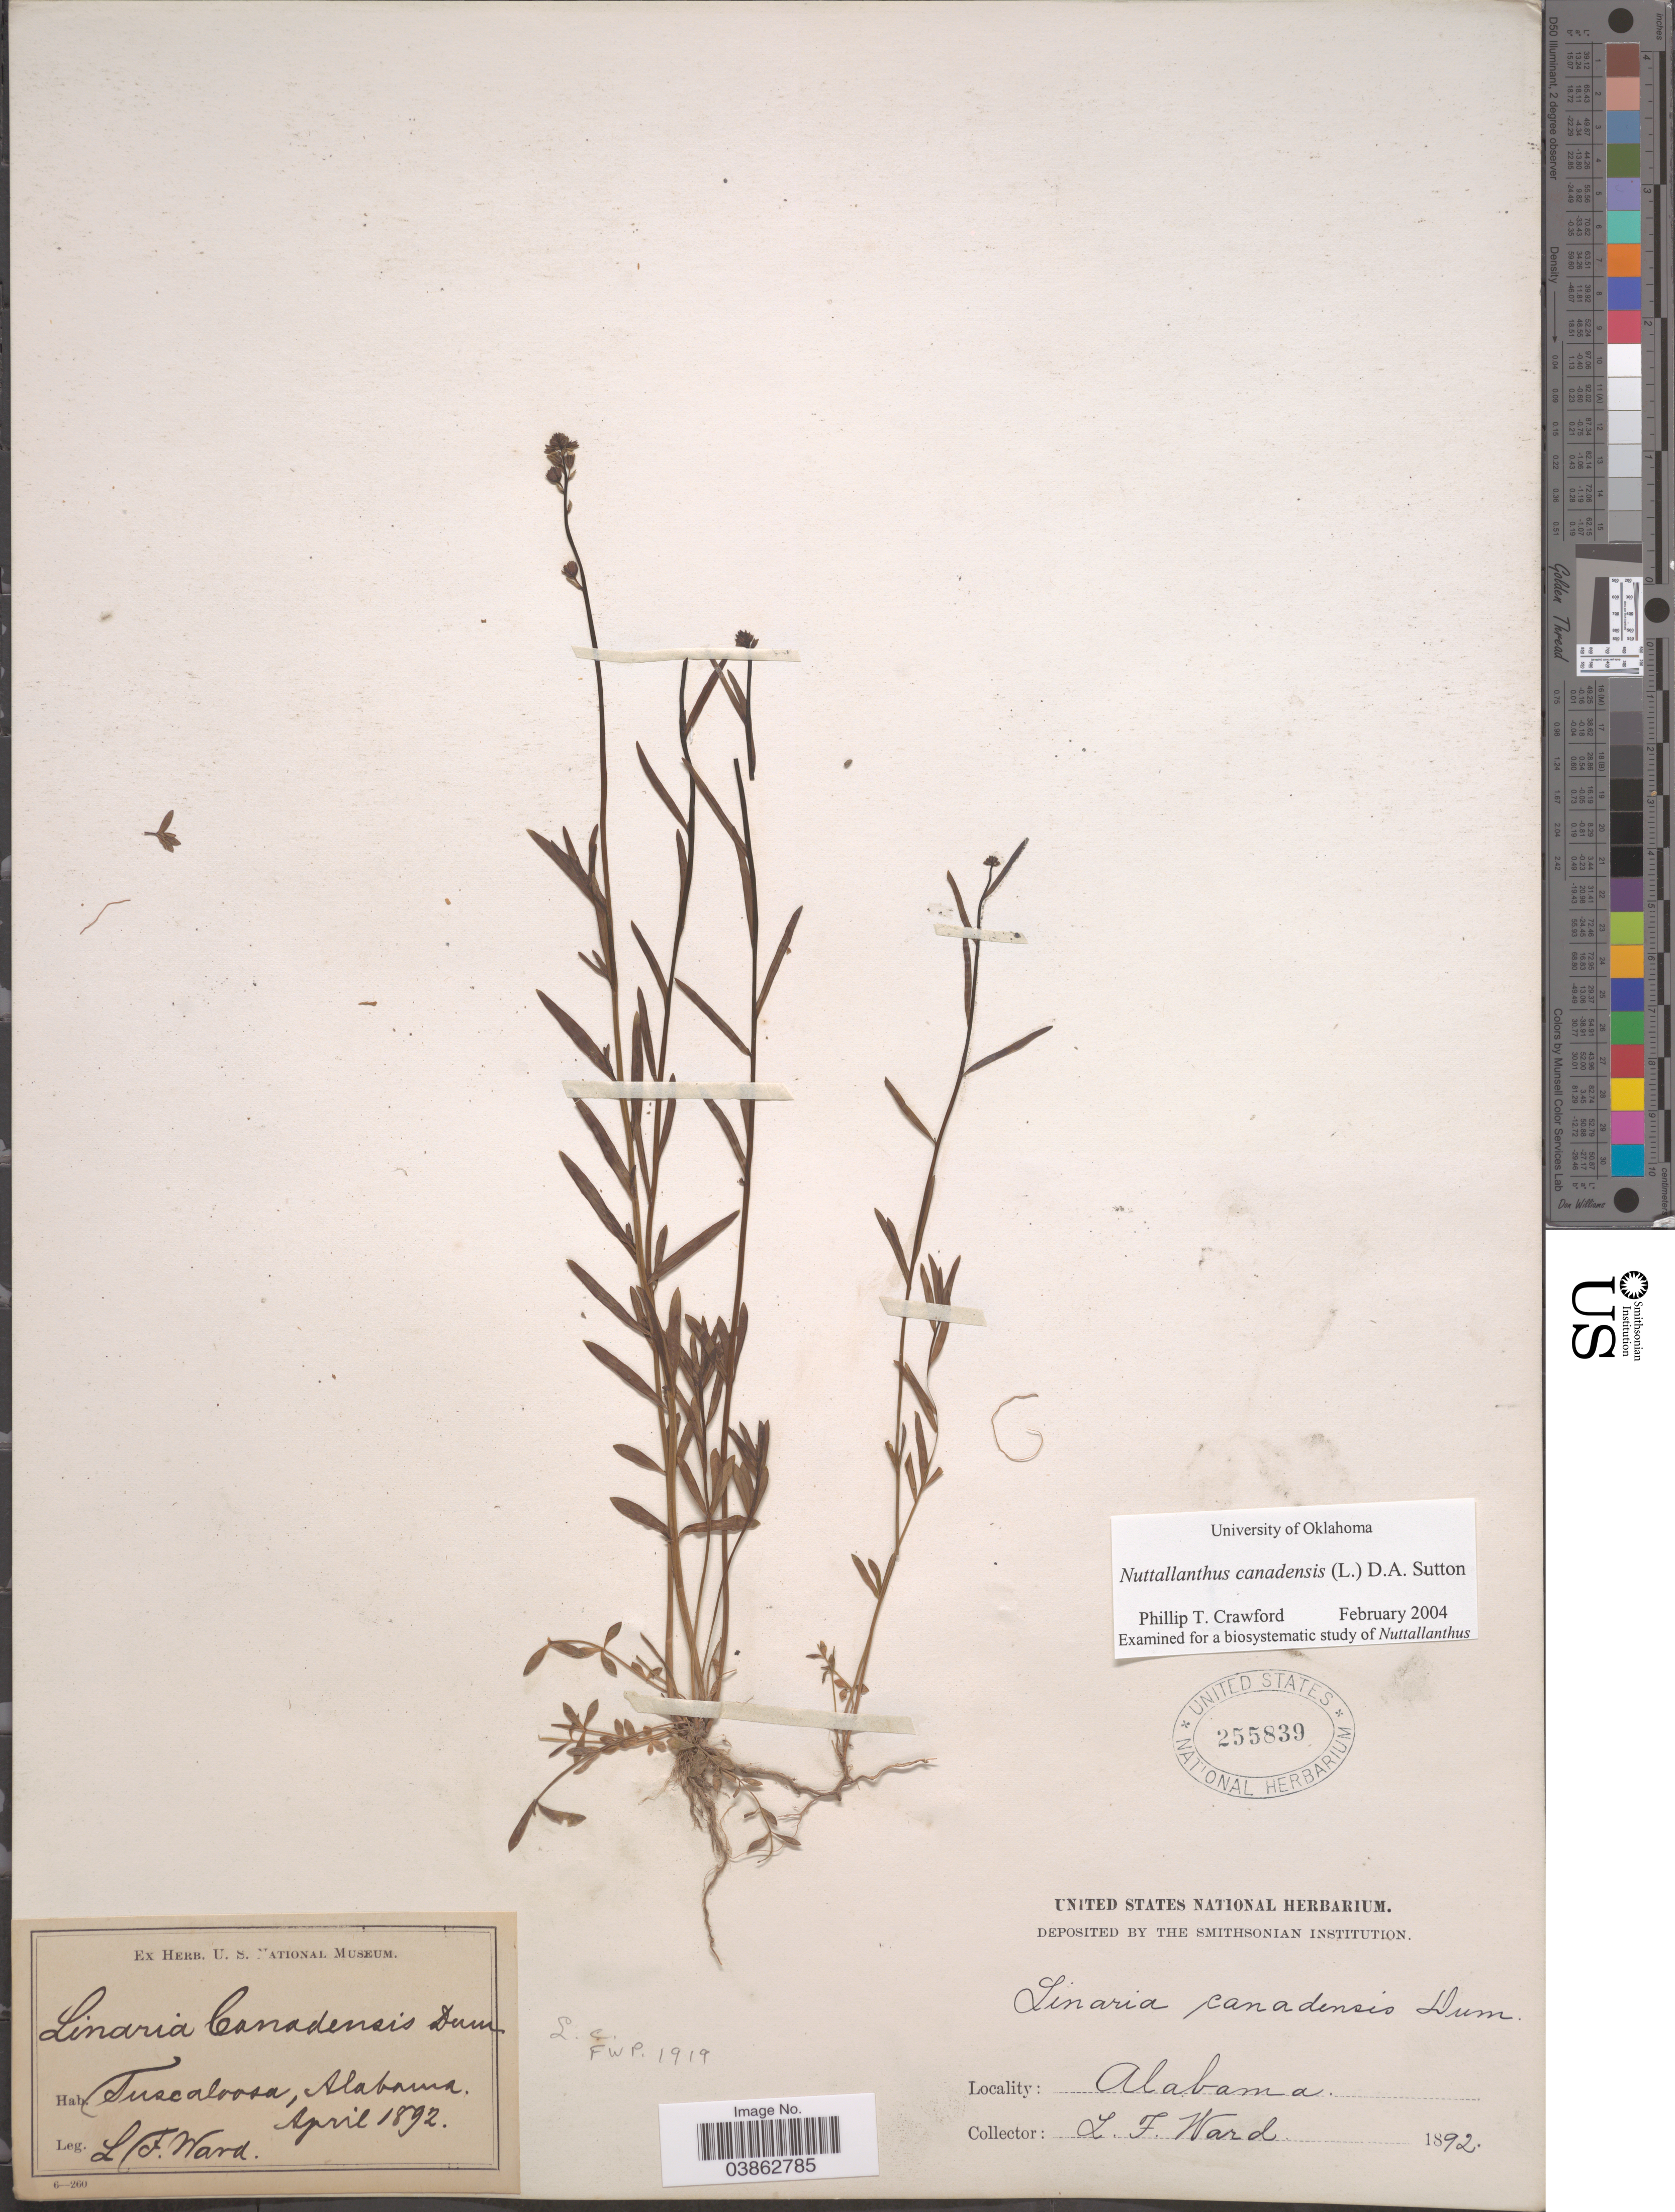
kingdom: Plantae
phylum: Tracheophyta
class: Magnoliopsida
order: Lamiales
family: Plantaginaceae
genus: Linaria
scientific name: Linaria canadensis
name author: (L.) Dum. Cours.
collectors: L. Ward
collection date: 1892-04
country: United States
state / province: Alabama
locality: Tuscaloosa.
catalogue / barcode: US 255839